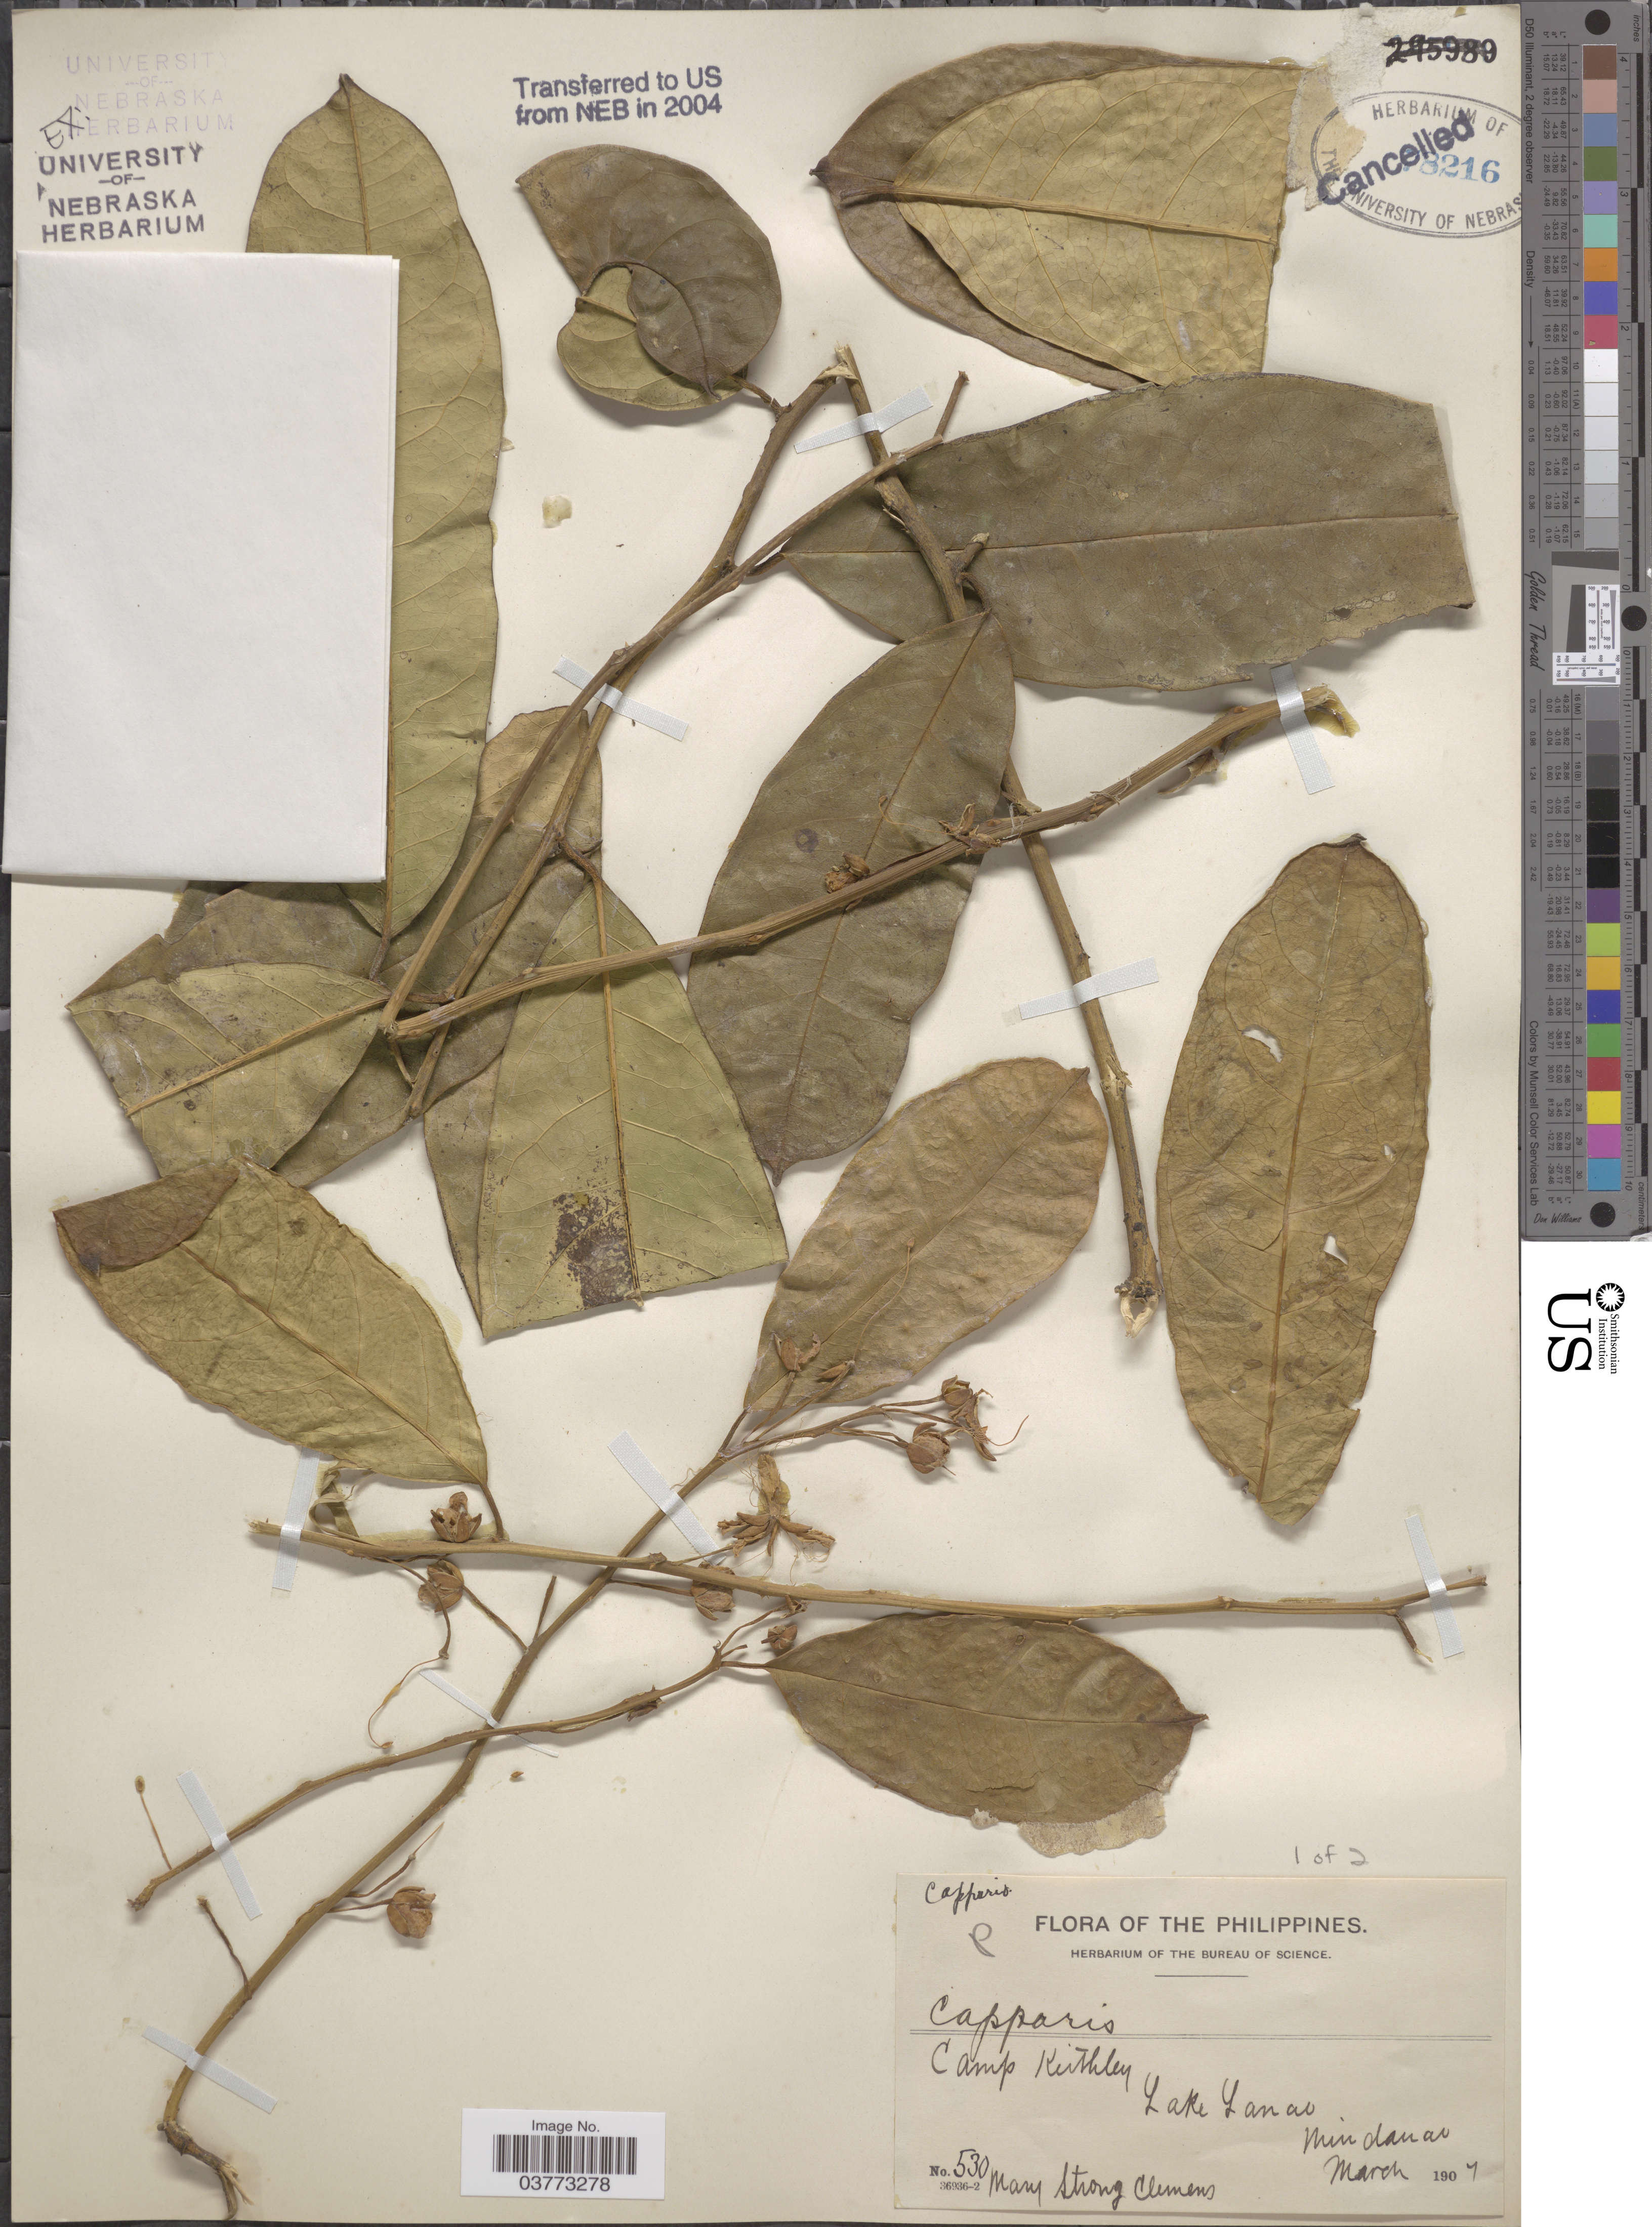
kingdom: Plantae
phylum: Tracheophyta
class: Magnoliopsida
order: Brassicales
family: Capparaceae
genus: Capparis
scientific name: Capparis sp.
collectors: M. S. Clemens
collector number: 530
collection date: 1907-03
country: Philippines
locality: The Philippines. Camp Keithley. Lake Lanao. Mindanao.